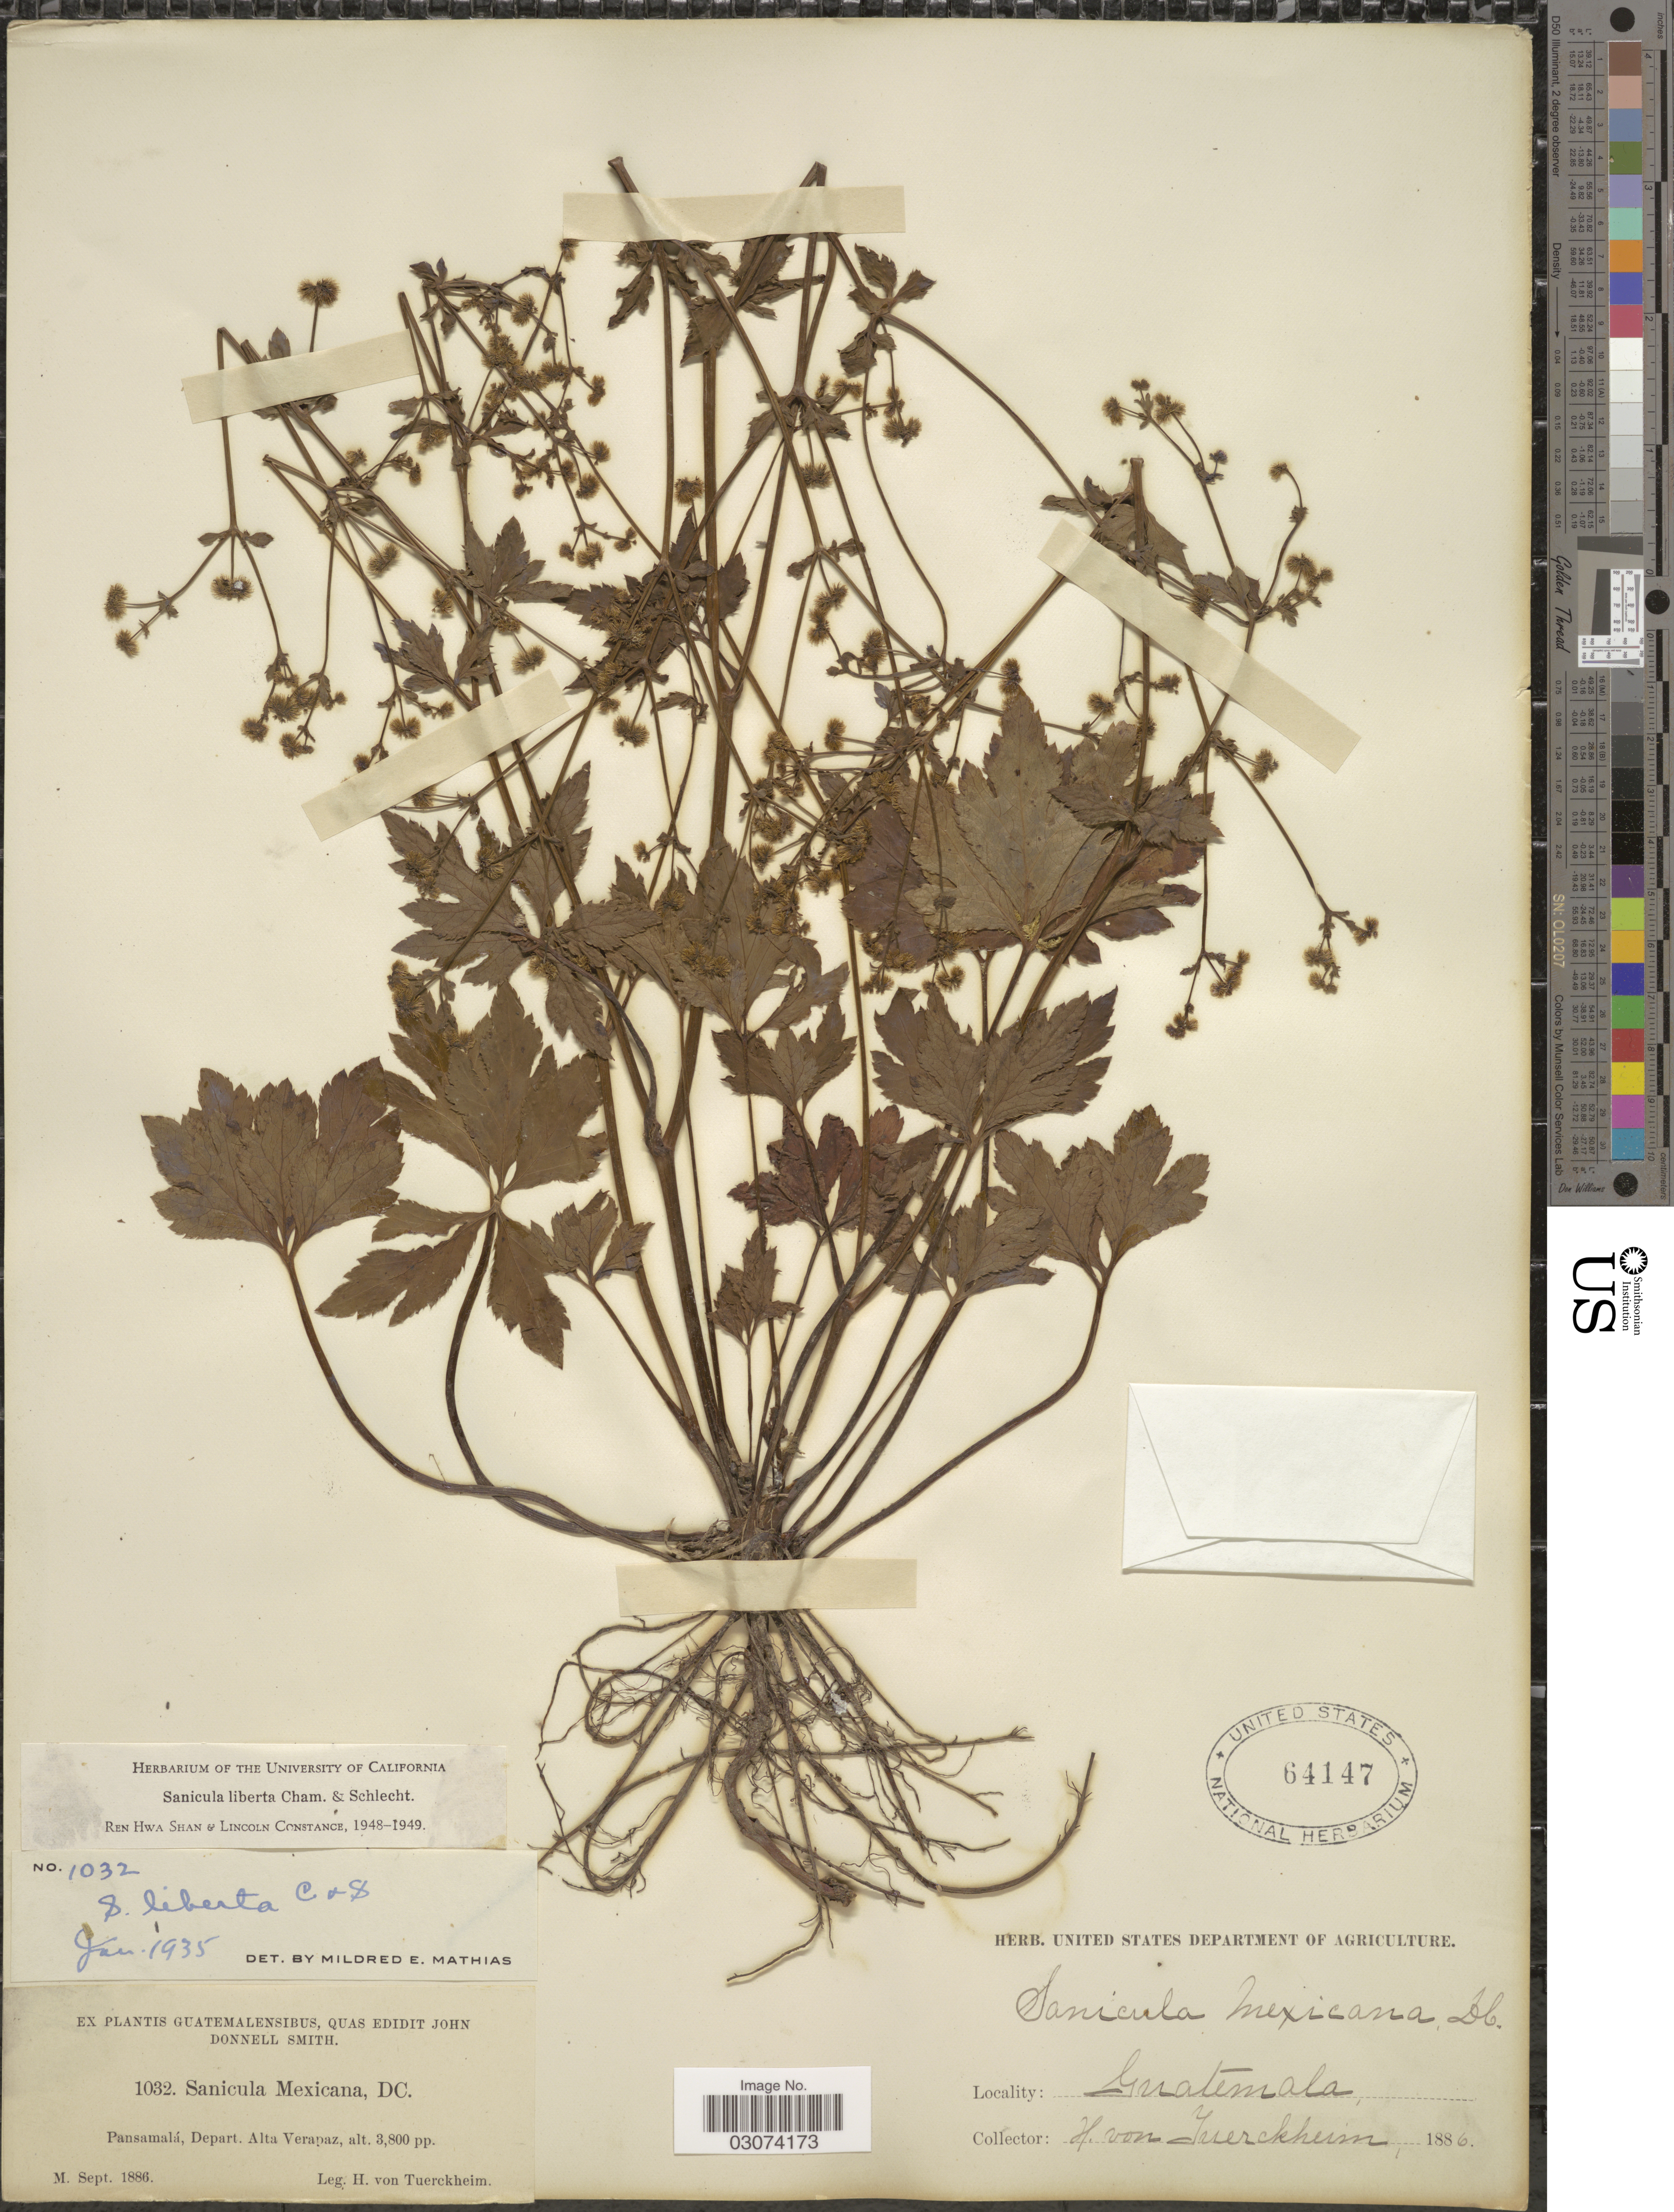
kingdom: Plantae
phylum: Tracheophyta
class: Magnoliopsida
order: Apiales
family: Apiaceae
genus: Sanicula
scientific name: Sanicula liberta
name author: Cham. & Schltdl.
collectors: H. von Türckheim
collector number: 1032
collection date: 1886-09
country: Guatemala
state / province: Alta Verapaz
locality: Pansamalá, Depart. Alta Verapaz.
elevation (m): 1158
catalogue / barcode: US 64147